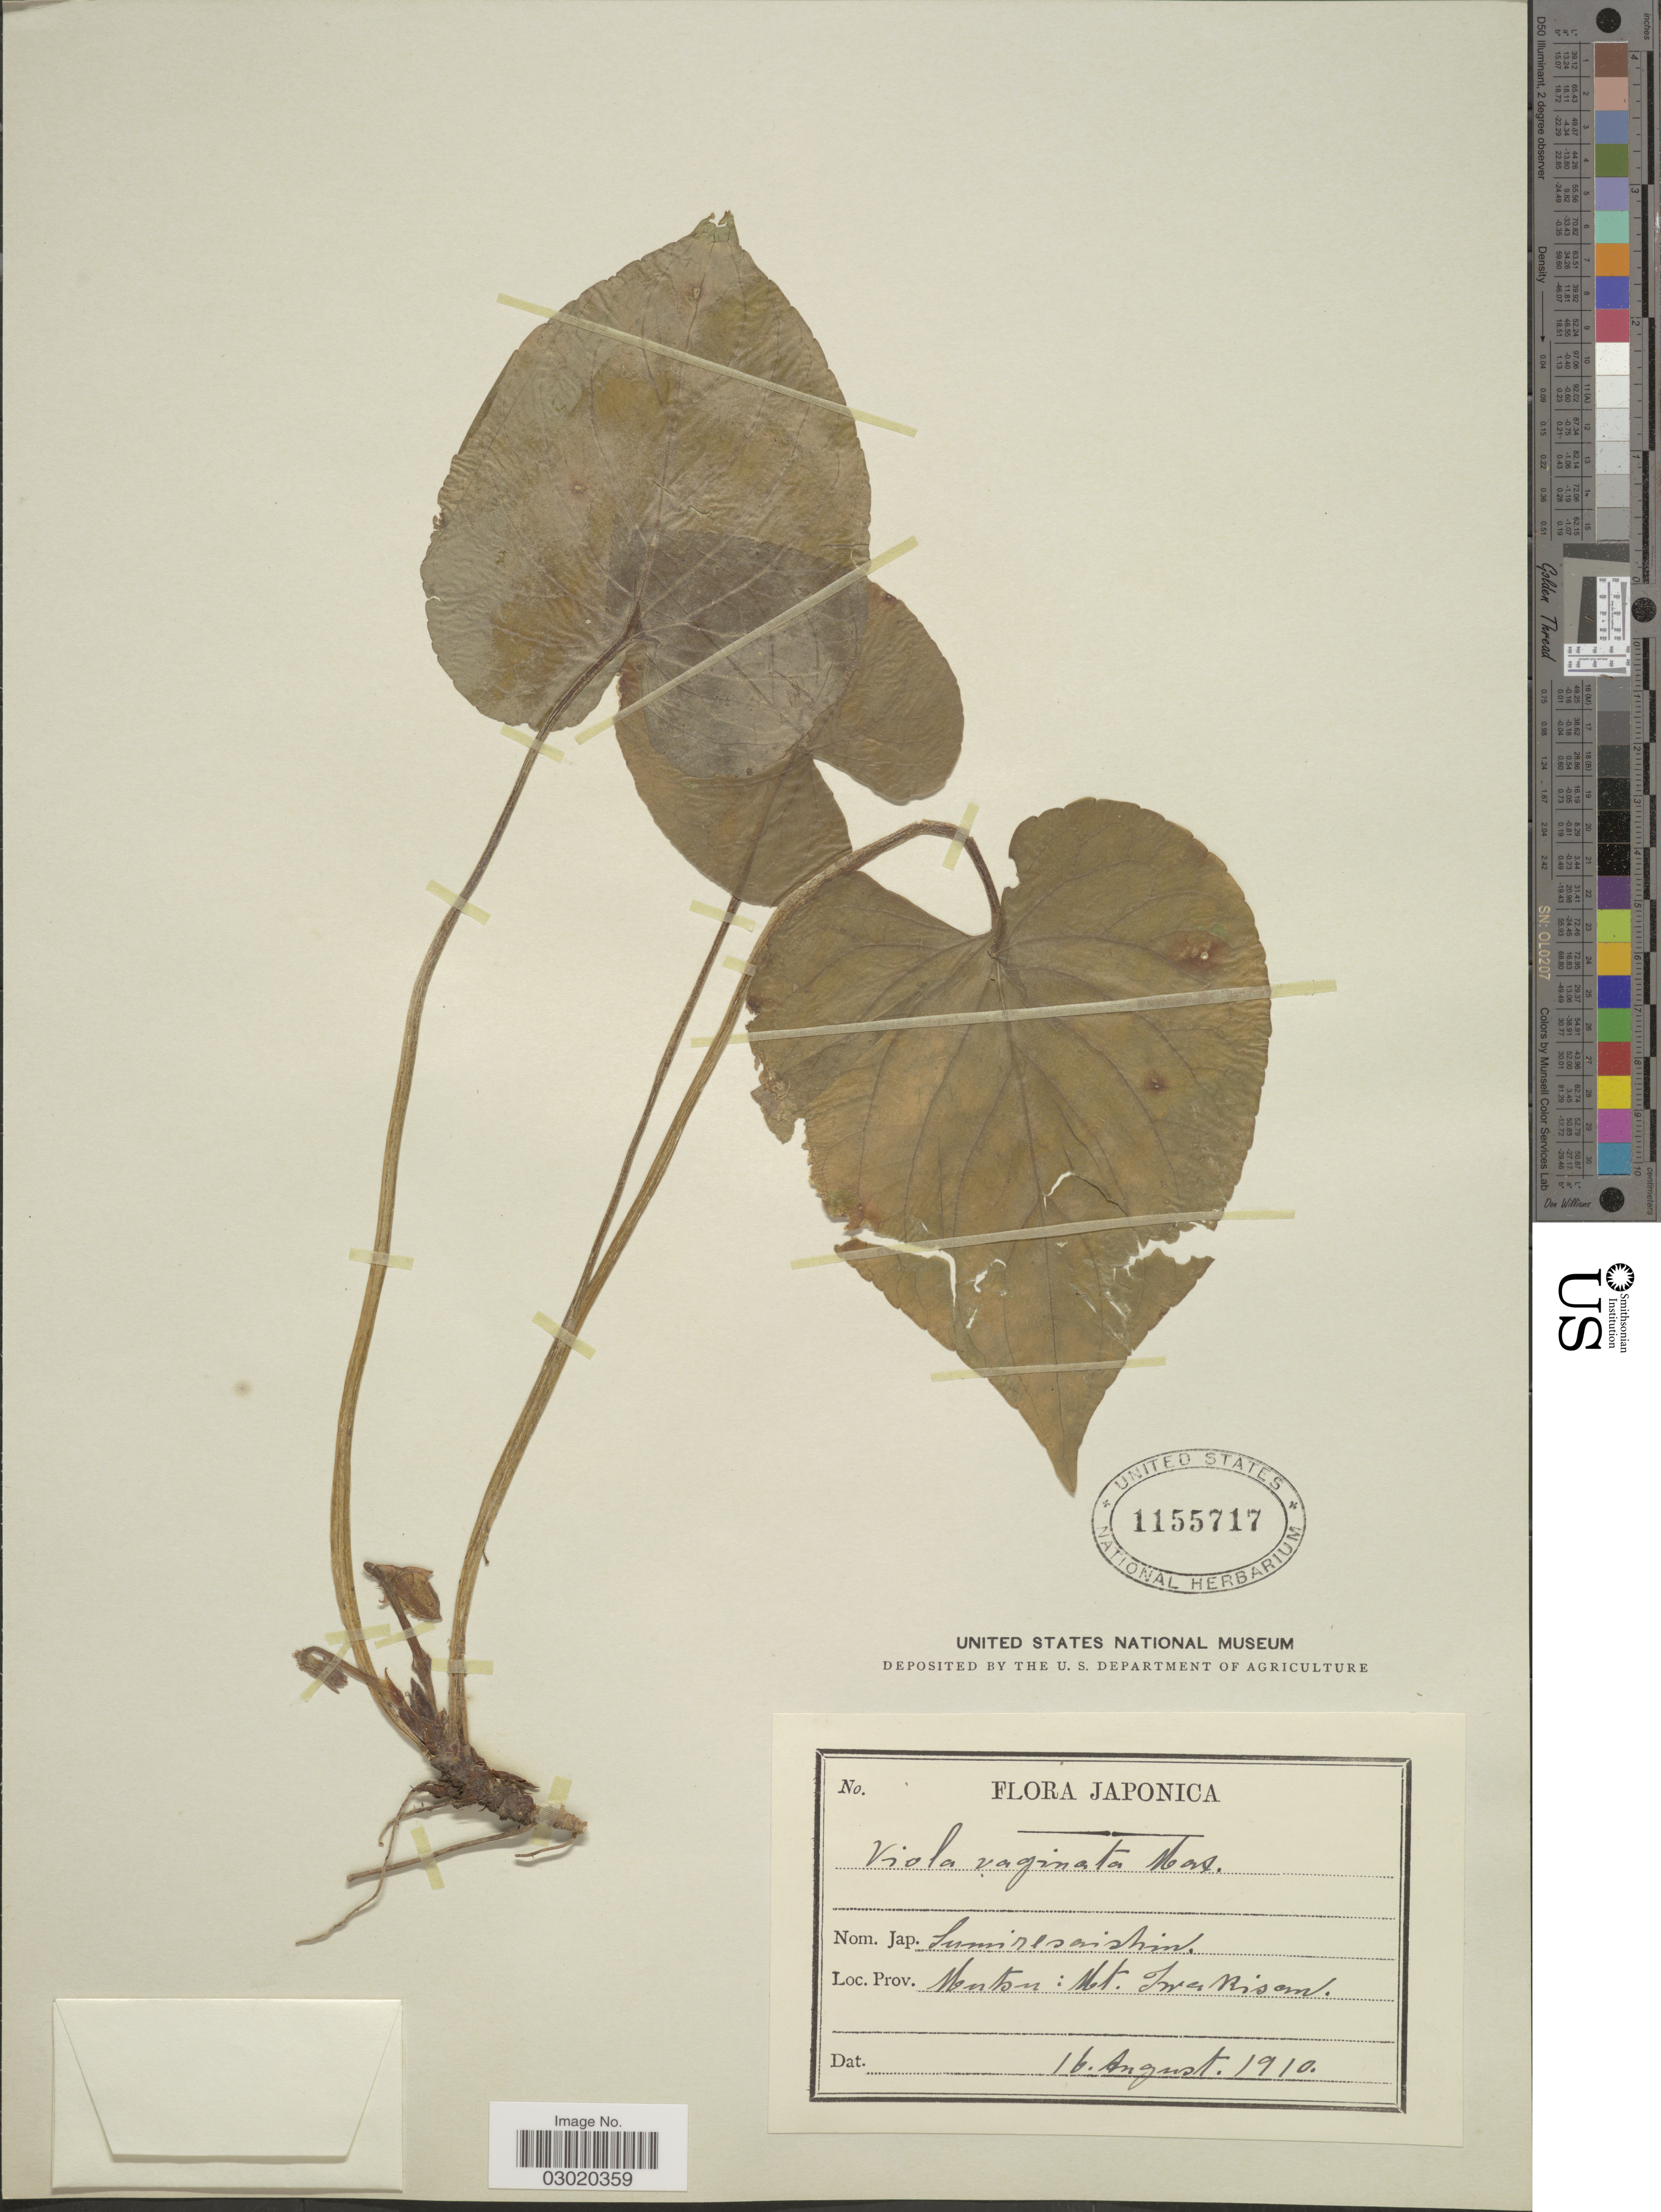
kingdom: Plantae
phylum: Tracheophyta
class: Magnoliopsida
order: Malpighiales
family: Violaceae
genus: Viola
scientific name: Viola vaginata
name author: Maxim.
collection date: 1910-08-16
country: Japan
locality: Japonica. Mutsu: Mt. Iwakisan.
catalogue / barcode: US 1155717